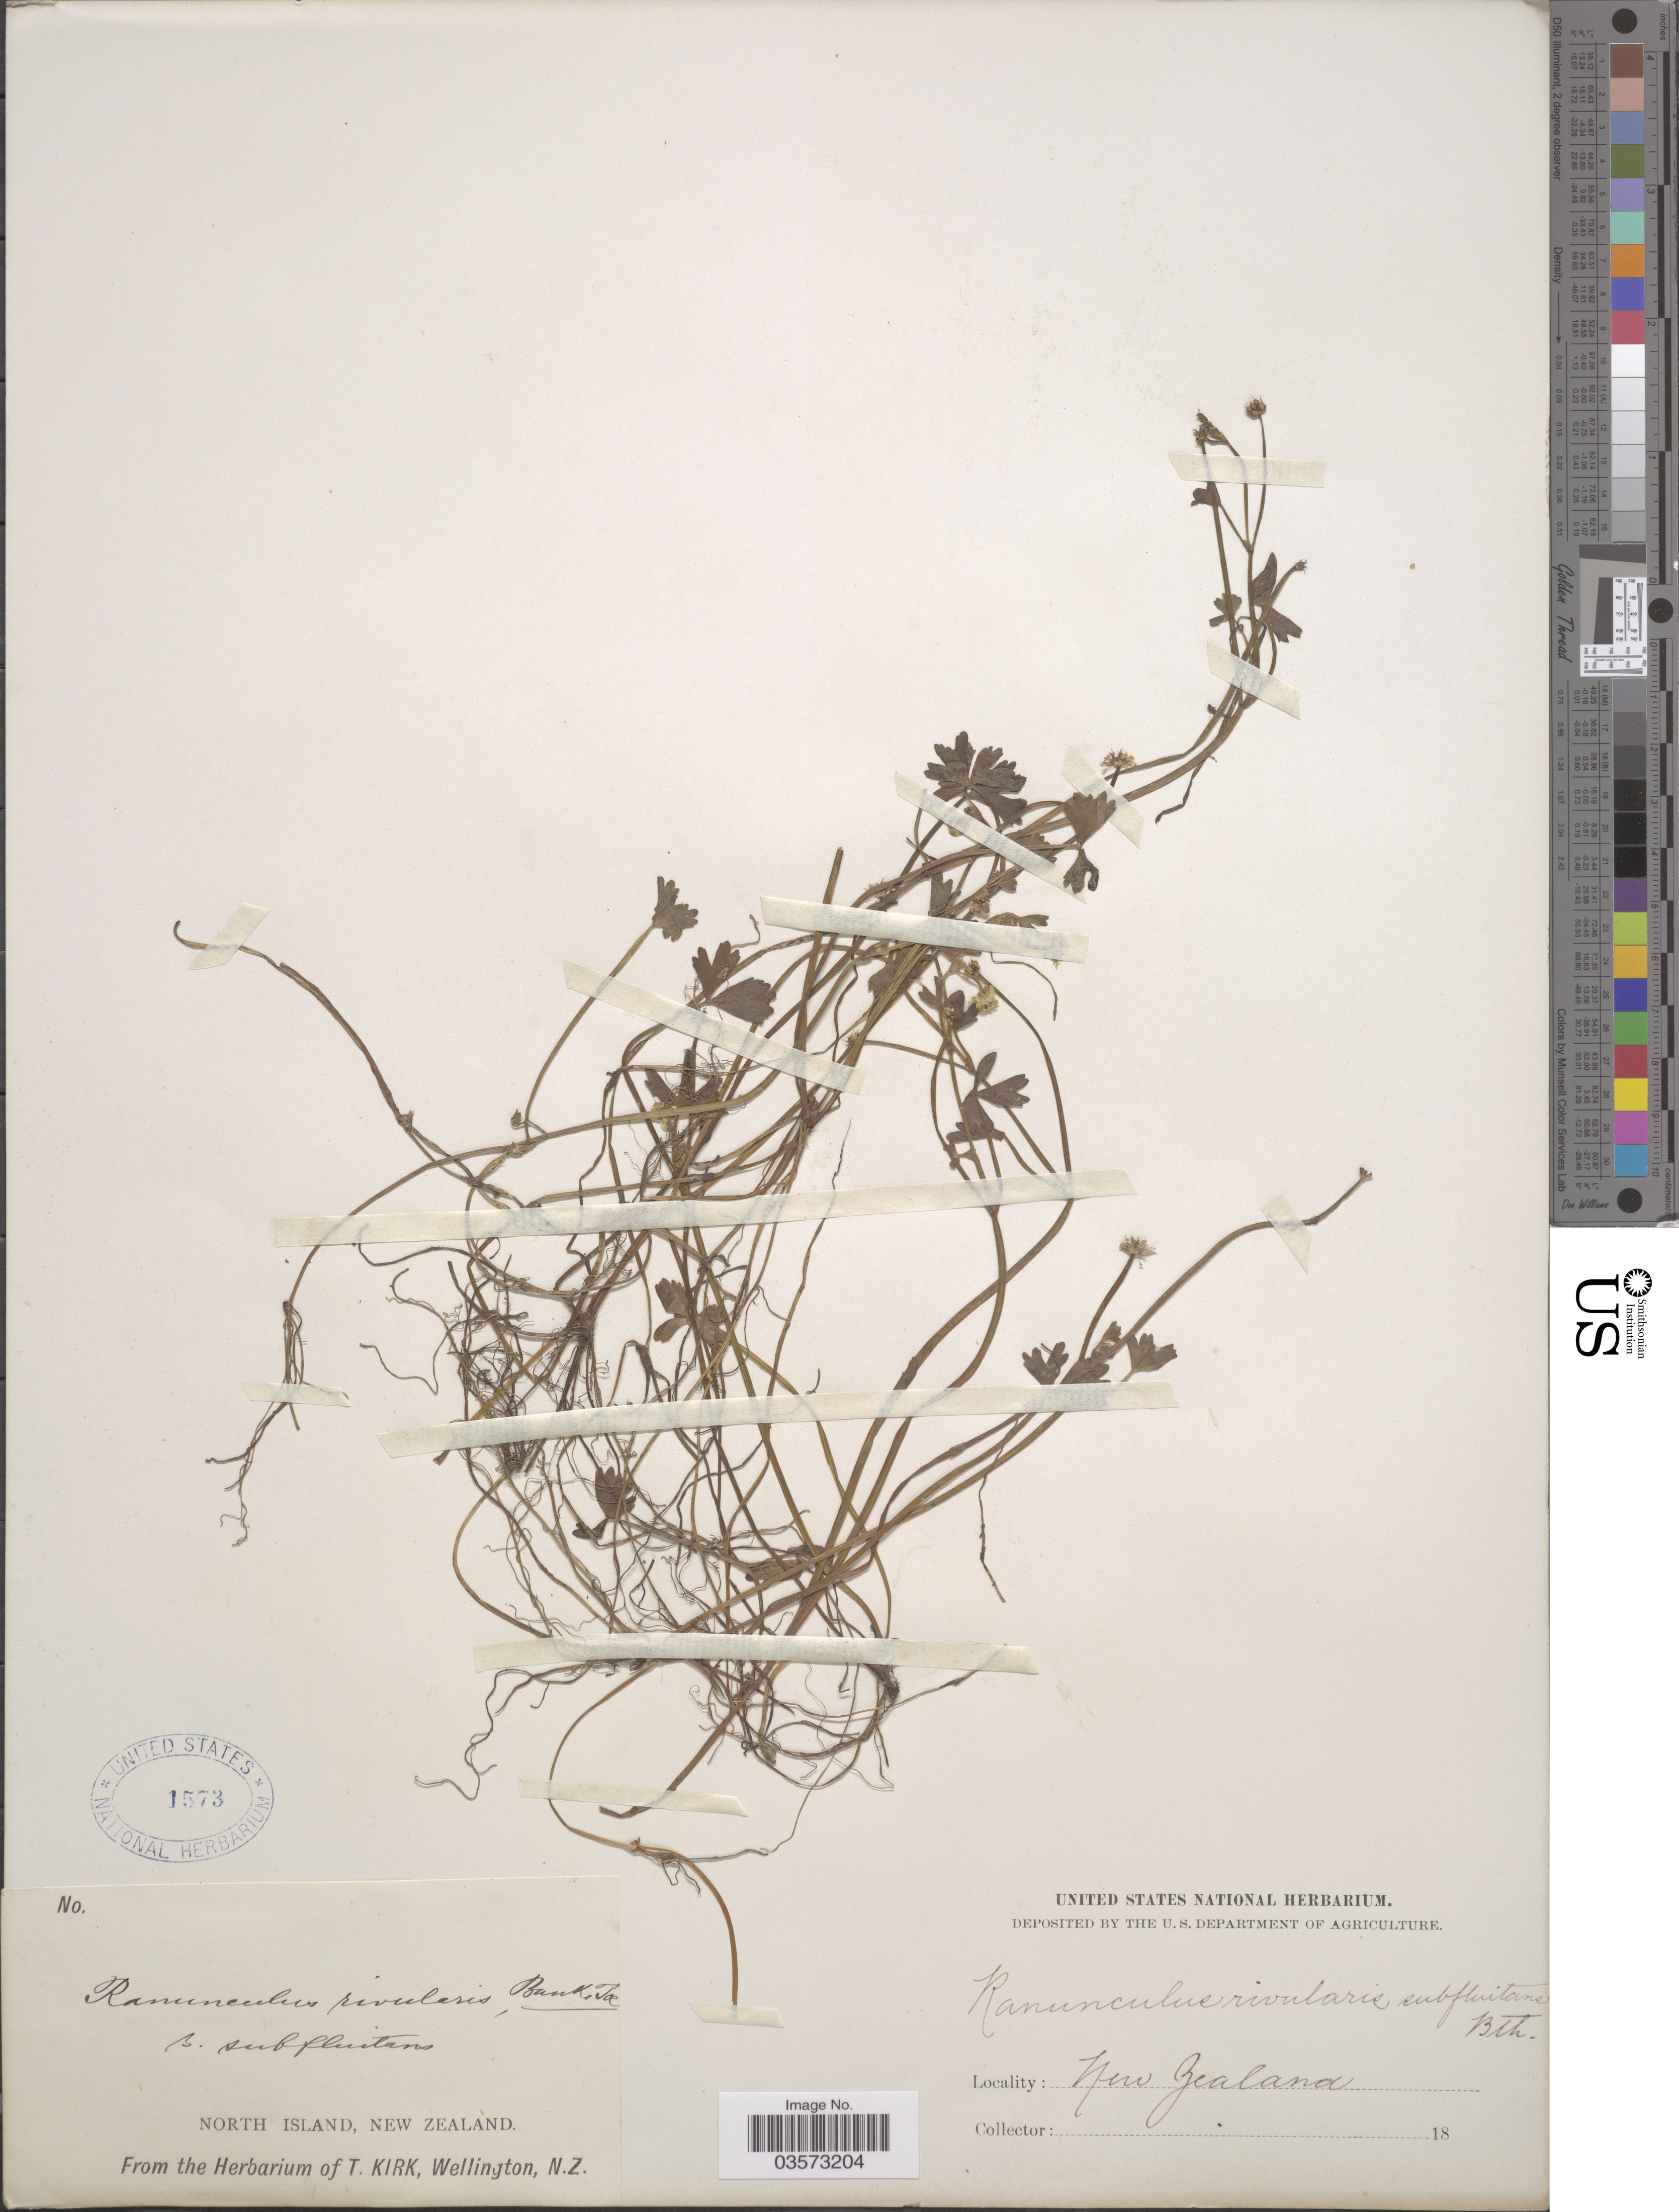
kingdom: Plantae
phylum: Tracheophyta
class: Magnoliopsida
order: Ranunculales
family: Ranunculaceae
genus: Ranunculus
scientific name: Ranunculus rivularis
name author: Banks & Sol. ex DC.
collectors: ex herb. T. Kirk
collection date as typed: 18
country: New Zealand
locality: North Island.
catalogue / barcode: US 1573